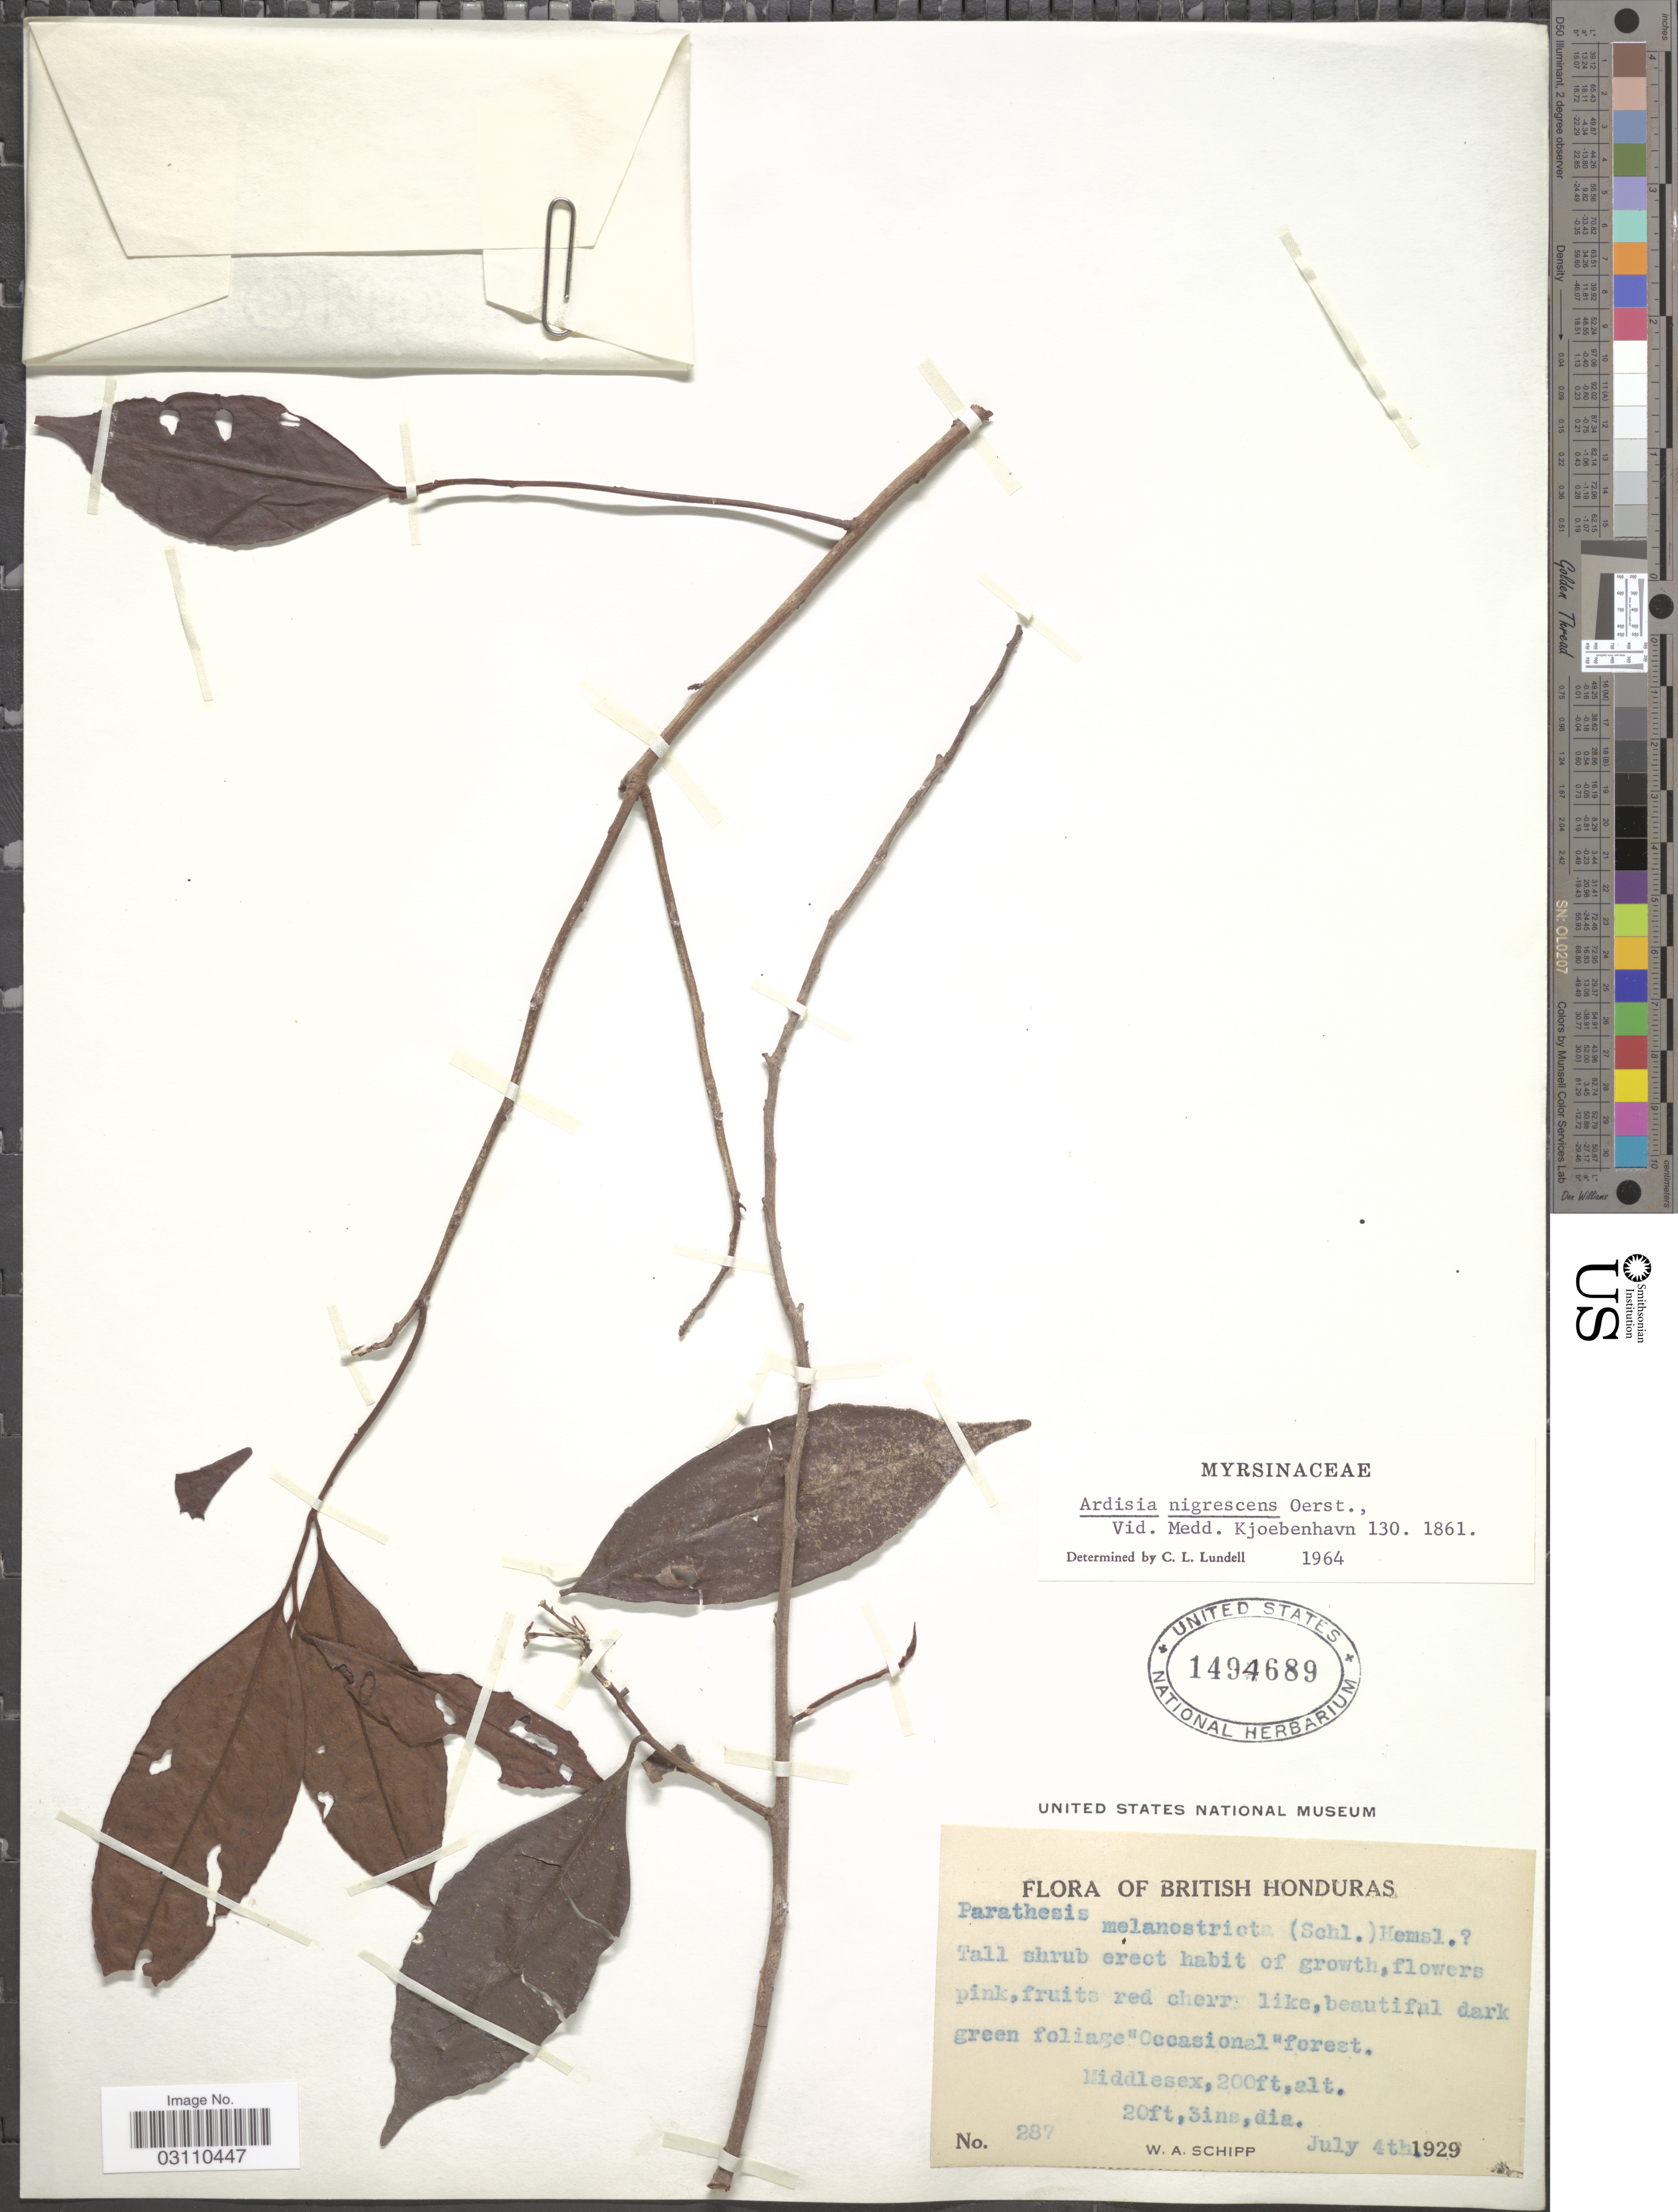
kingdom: Plantae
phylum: Tracheophyta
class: Magnoliopsida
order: Ericales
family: Primulaceae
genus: Ardisia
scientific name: Ardisia nigrescens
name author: Oerst.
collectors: W. Schipp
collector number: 287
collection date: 1929-07-04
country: Belize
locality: British Honduras. Middlesex.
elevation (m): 61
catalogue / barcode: US 1494689